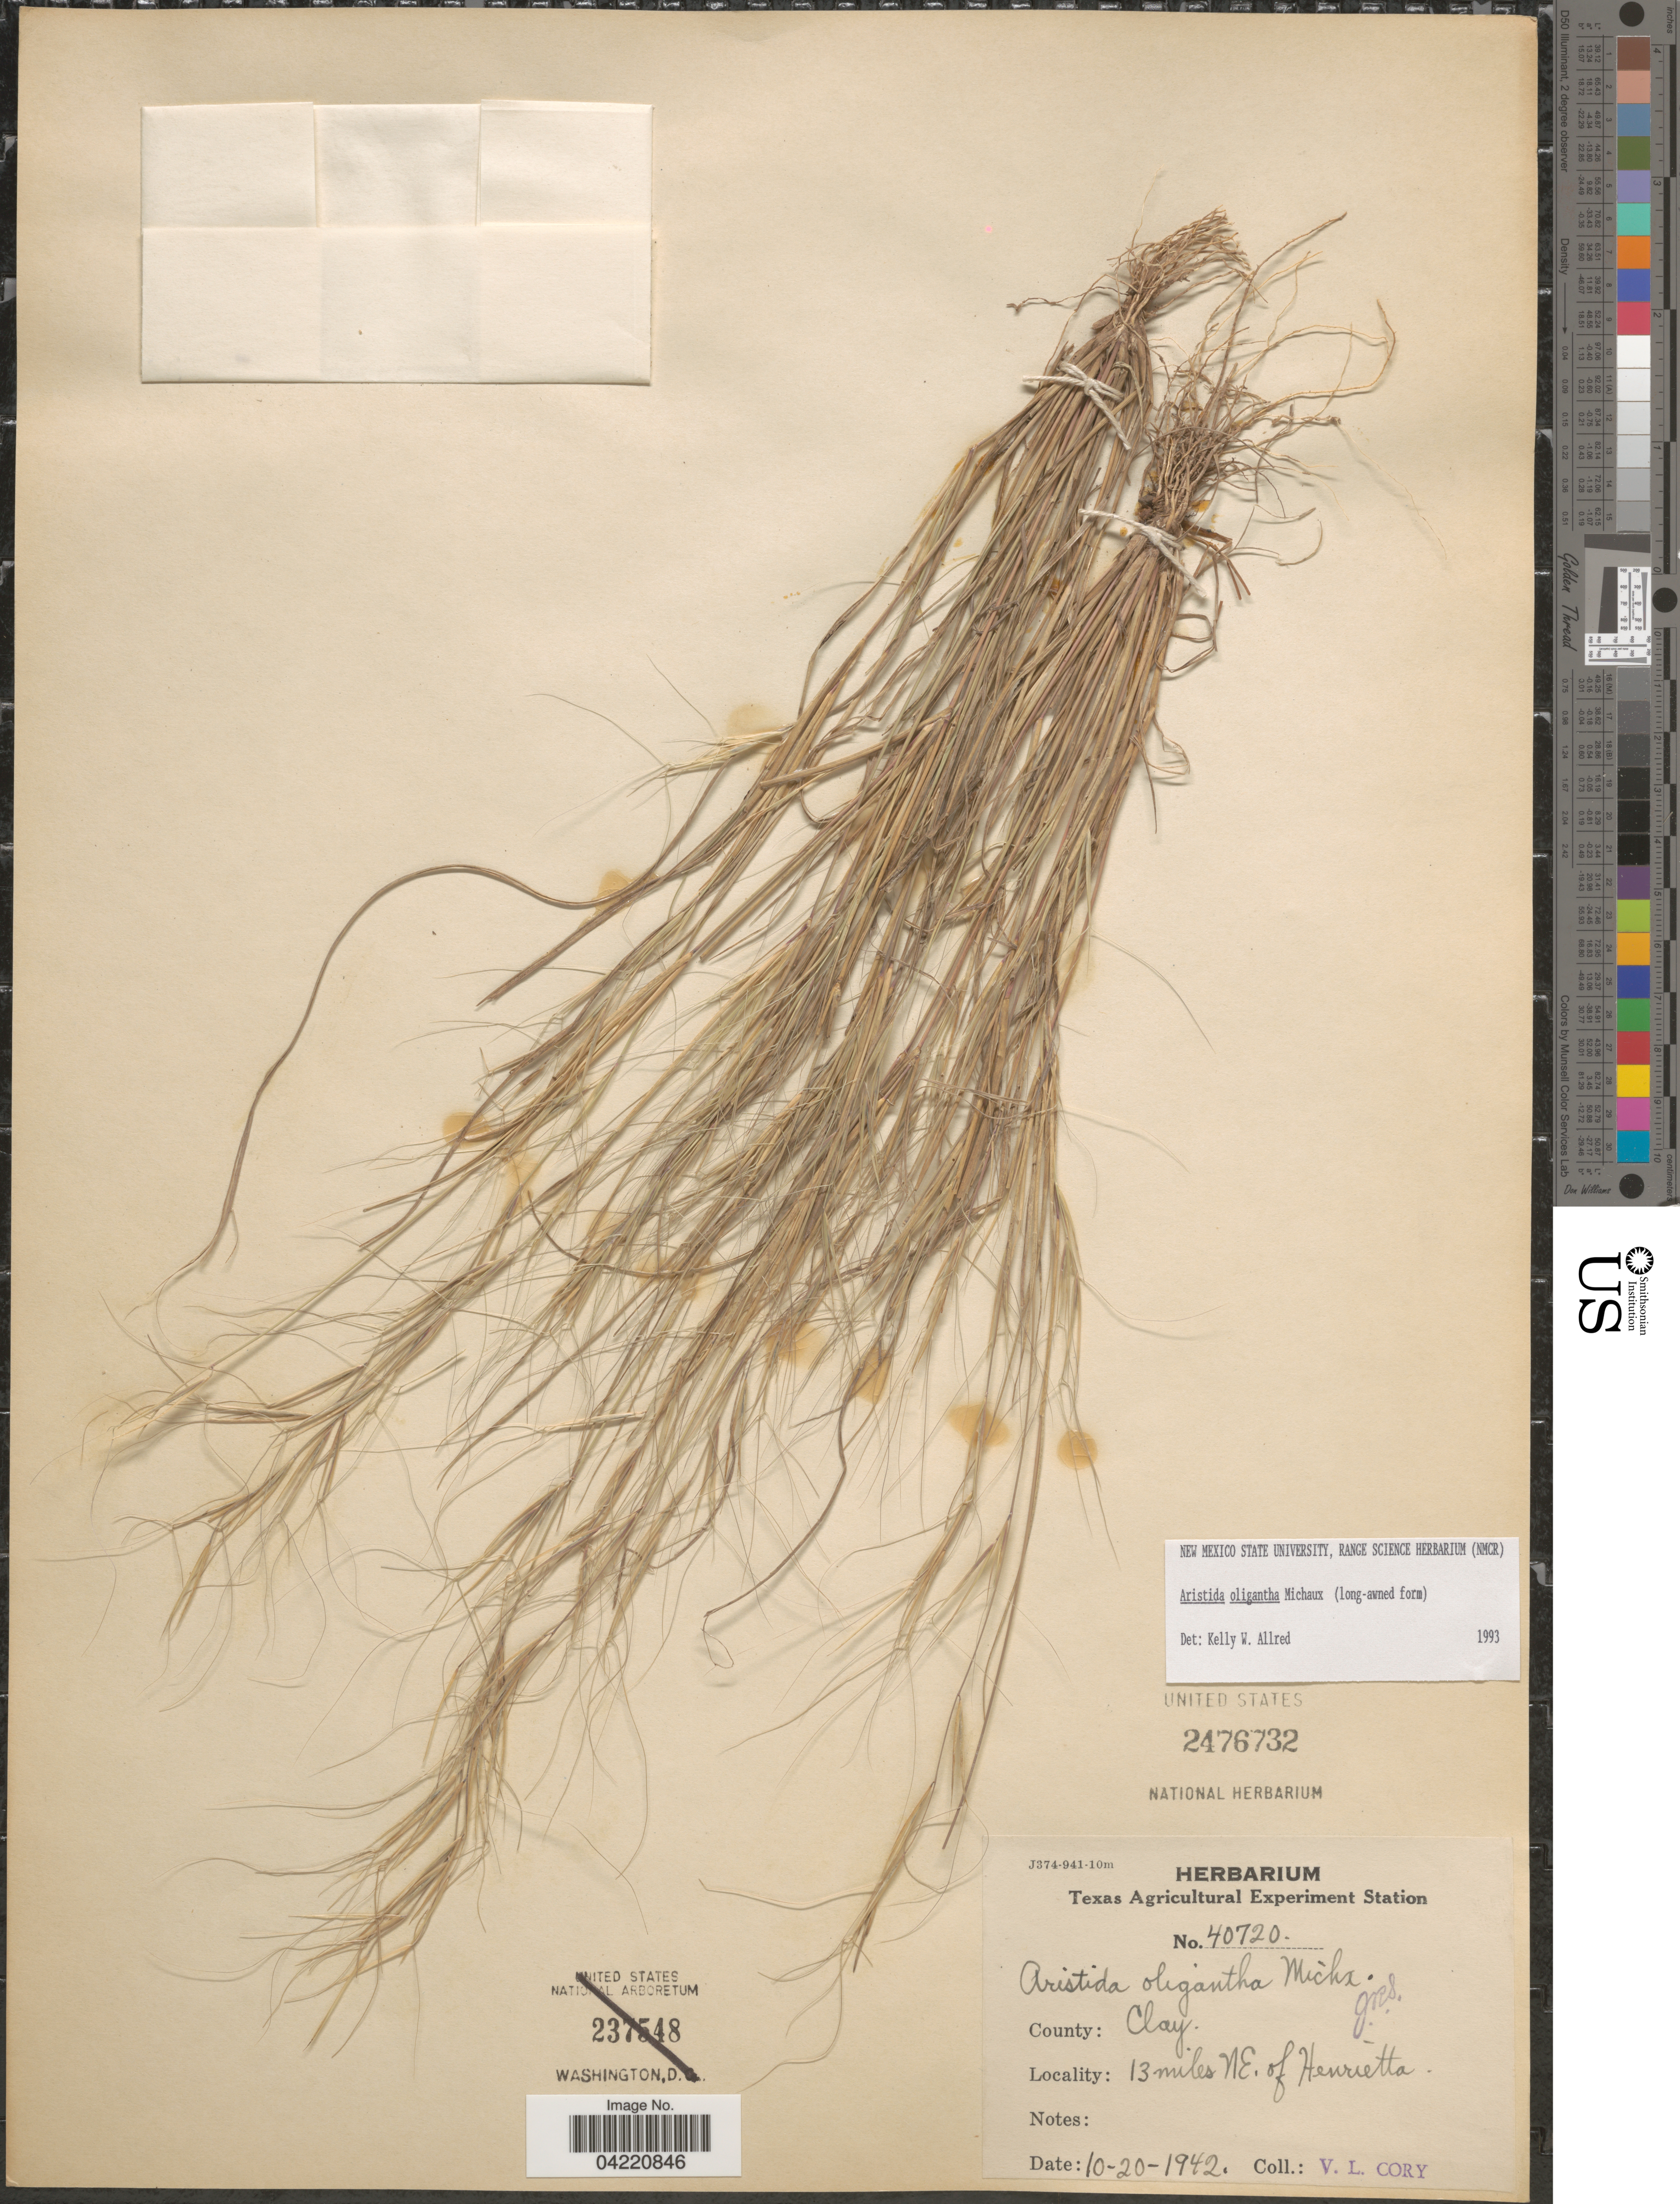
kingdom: Plantae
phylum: Tracheophyta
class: Liliopsida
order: Poales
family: Poaceae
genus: Aristida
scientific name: Aristida oligantha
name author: Michx.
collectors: V. Cory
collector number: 40720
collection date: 1942-10-20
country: United States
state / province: Texas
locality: County: Clay. 13 miles NE. of Henrietta.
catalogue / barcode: US 2476732